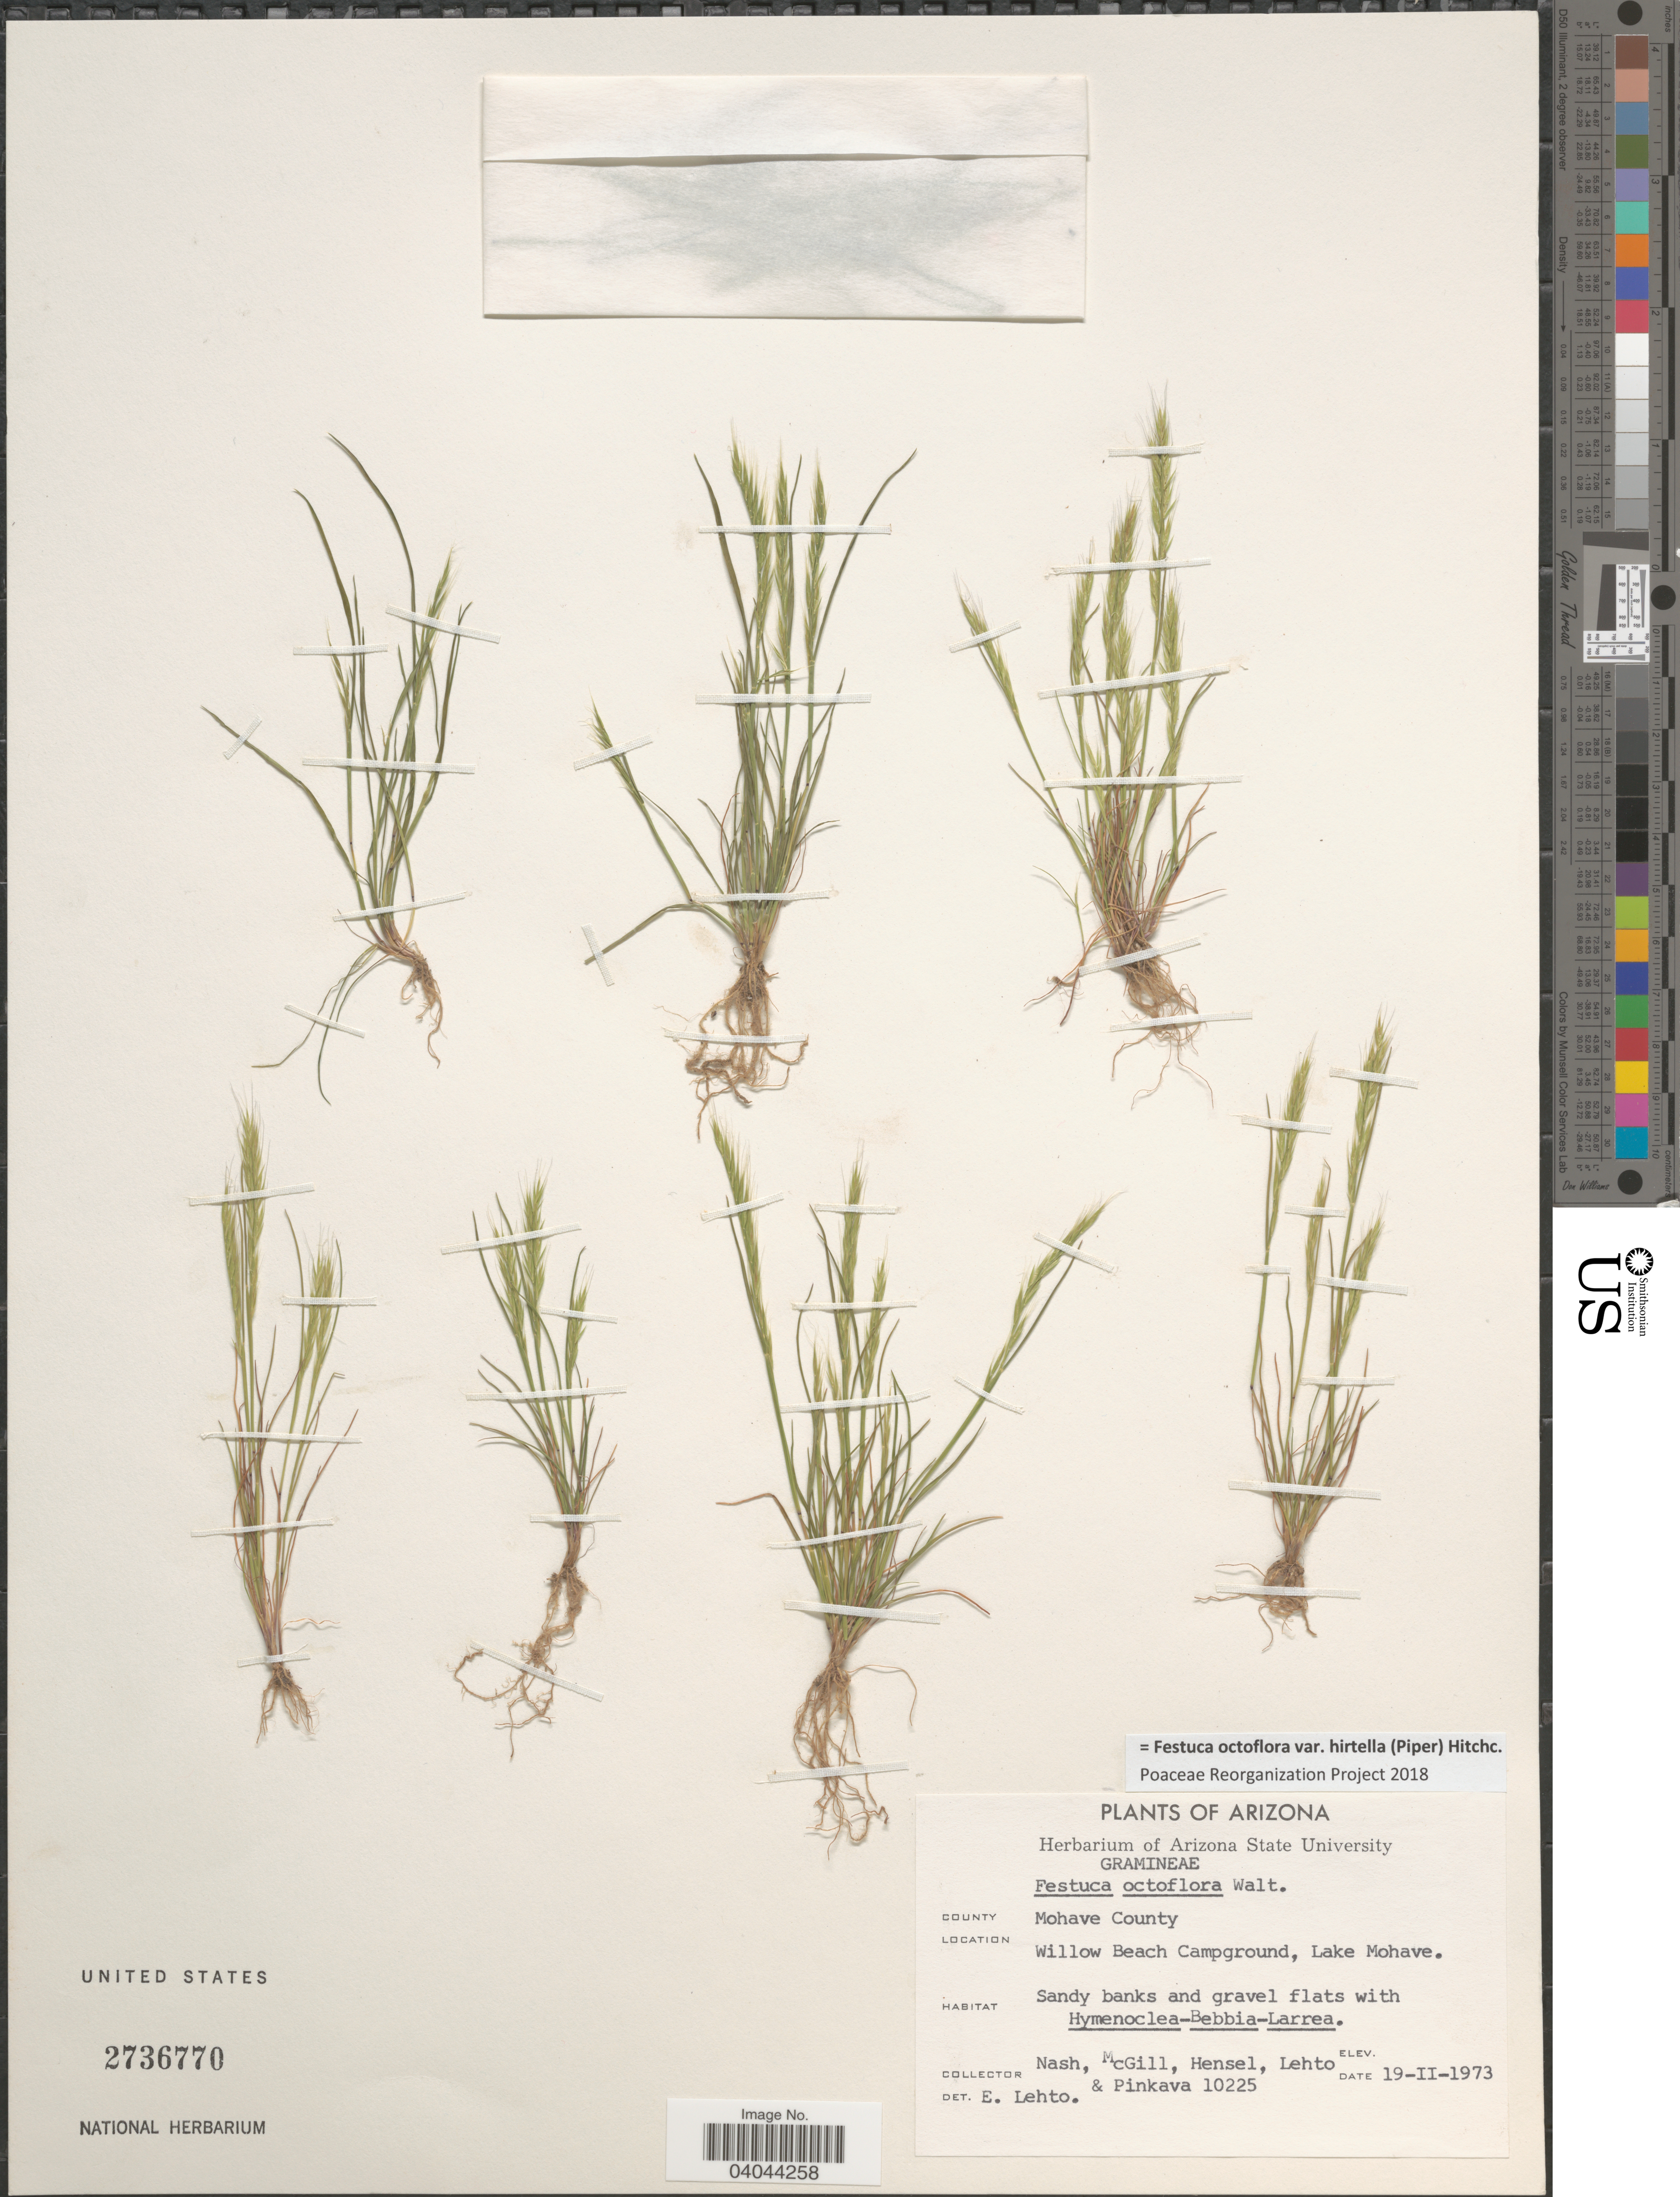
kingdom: Plantae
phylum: Tracheophyta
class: Liliopsida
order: Poales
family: Poaceae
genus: Festuca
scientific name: Festuca octoflora var. hirtella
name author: Piper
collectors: -- Nash, -. McGill, -. Hensel, -. Lehto & -. Pinkava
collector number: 10225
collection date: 1973-02-19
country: United States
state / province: Arizona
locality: County Mohave County. Willow Beach Campground, Lake Mohave.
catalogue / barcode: US 2736770